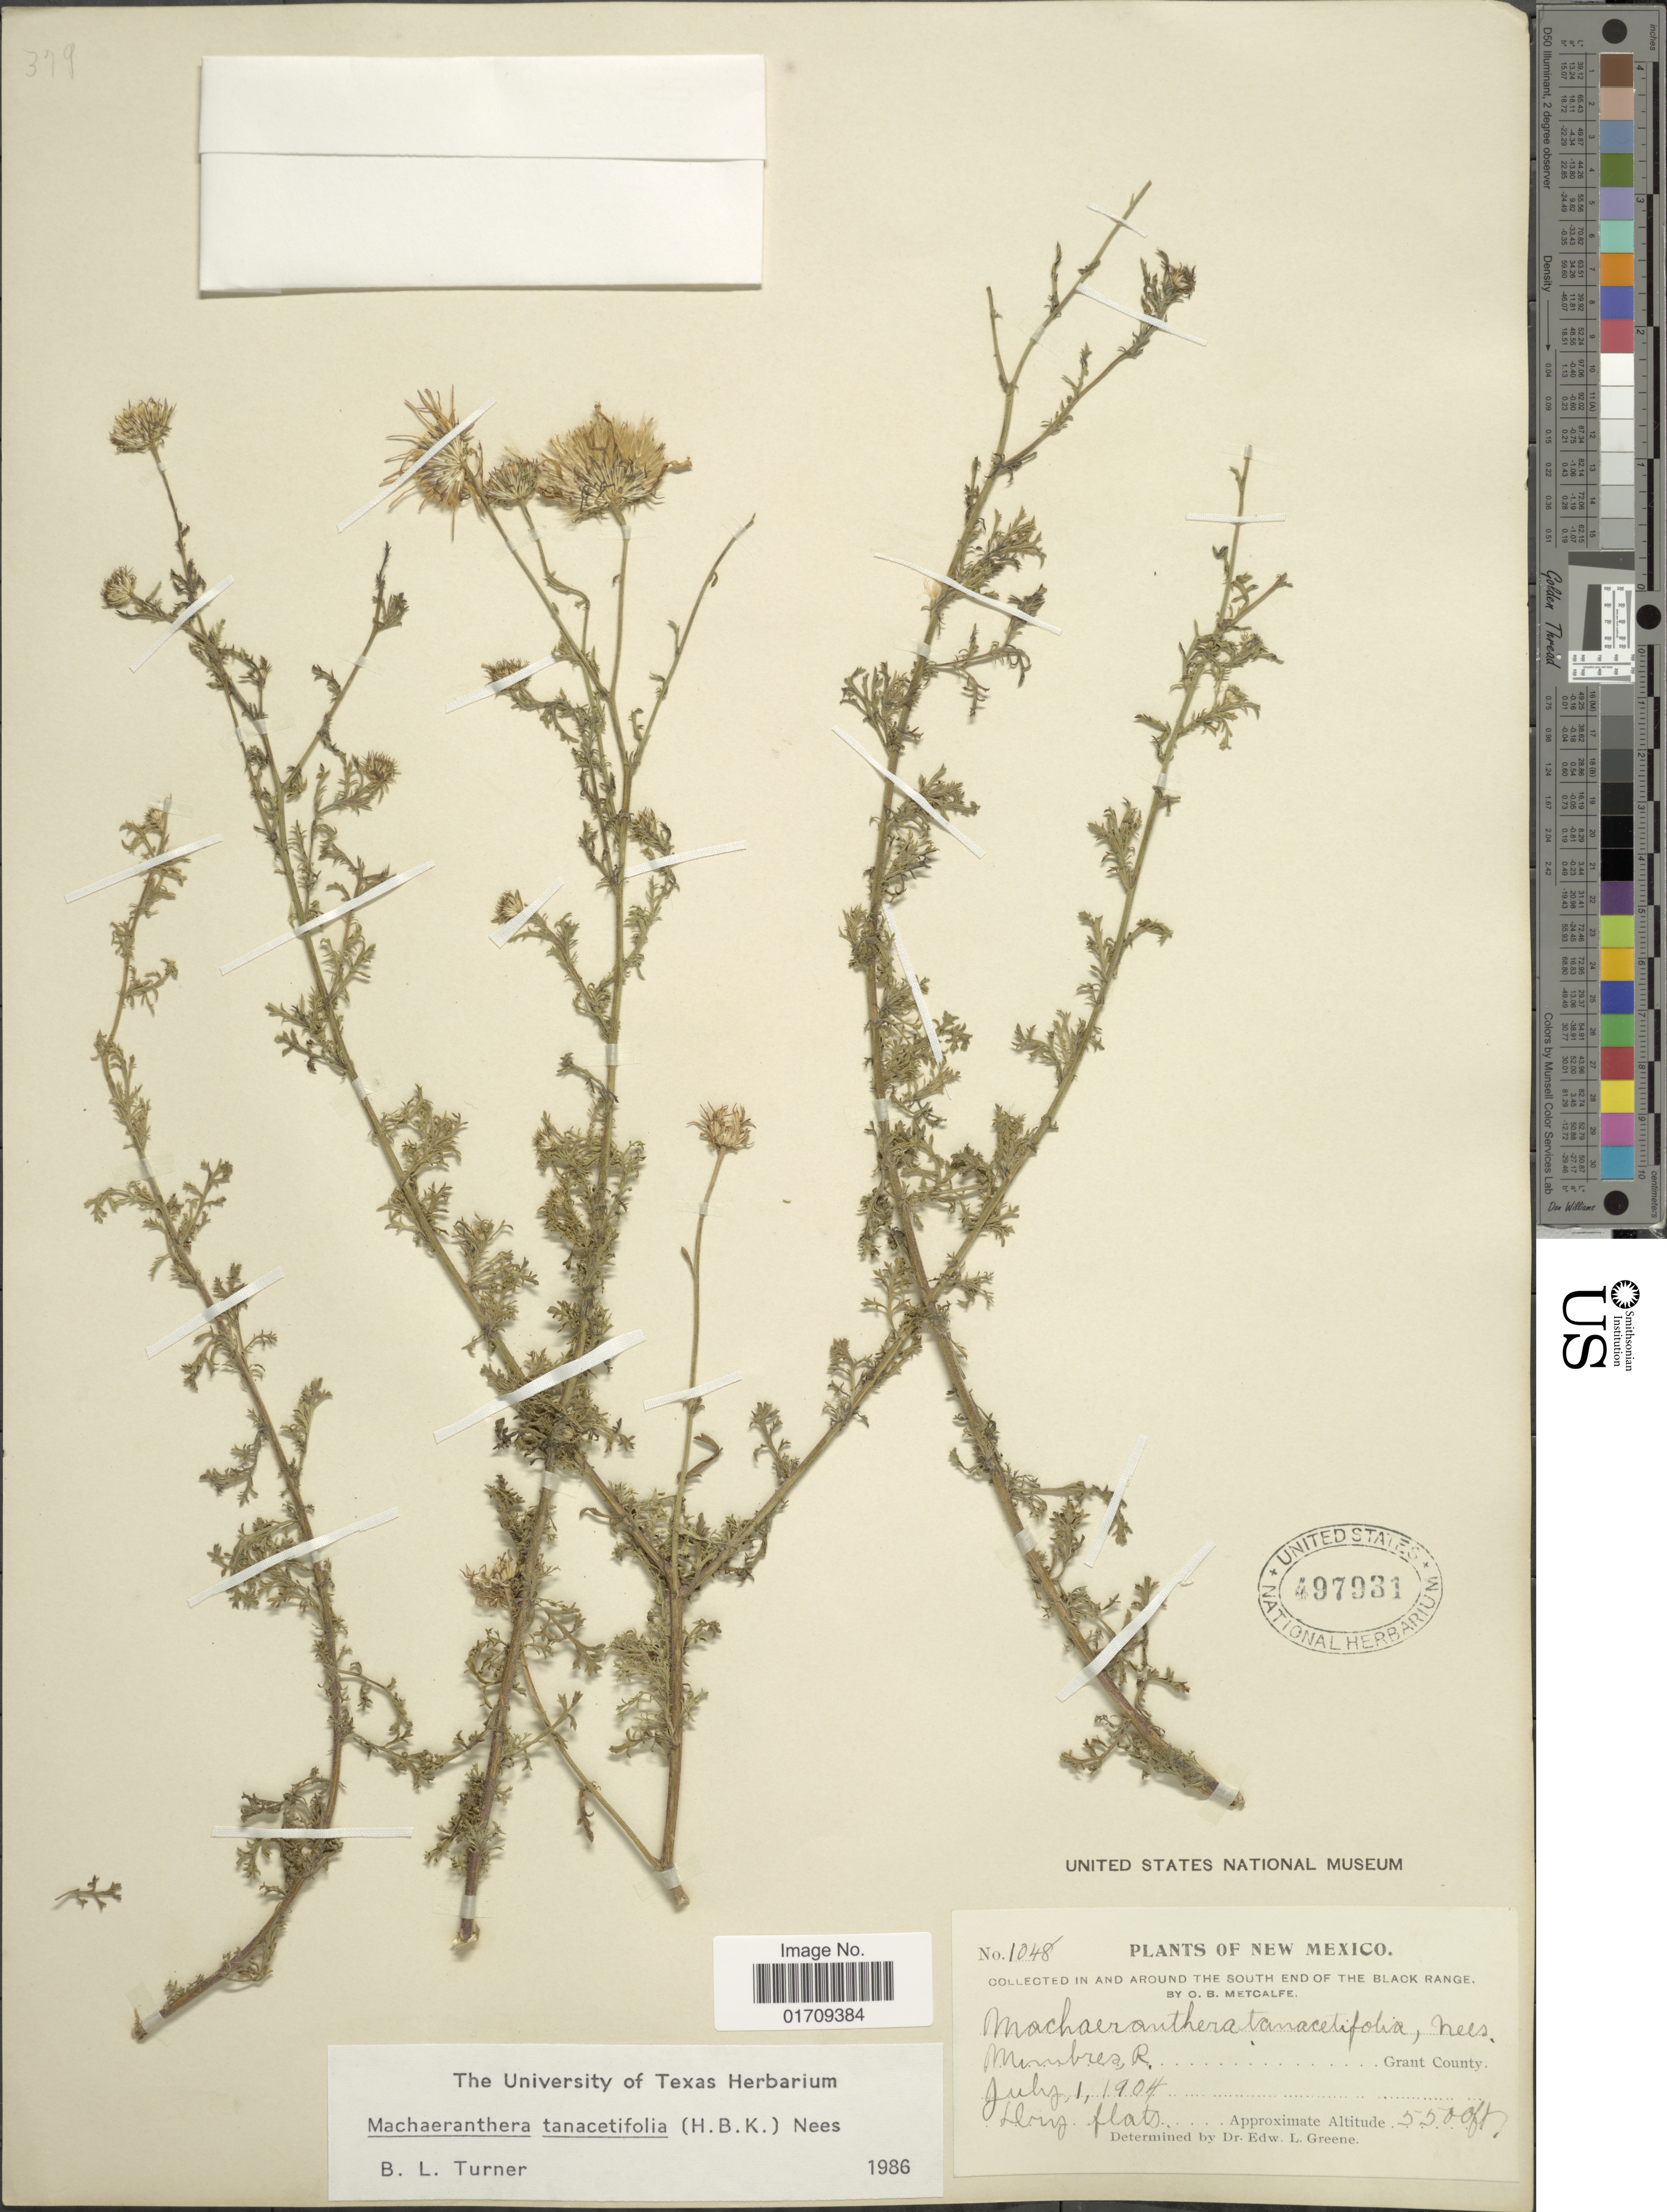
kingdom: Plantae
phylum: Tracheophyta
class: Magnoliopsida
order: Asterales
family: Asteraceae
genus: Machaeranthera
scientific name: Machaeranthera tanacetifolia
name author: (Kunth) Nees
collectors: O. B. Metcalfe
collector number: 1048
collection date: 1904-07-01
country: United States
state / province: New Mexico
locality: In and around the south end of the Black Range, Mimbres, R., Grant Coounty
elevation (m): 1676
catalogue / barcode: US 497931